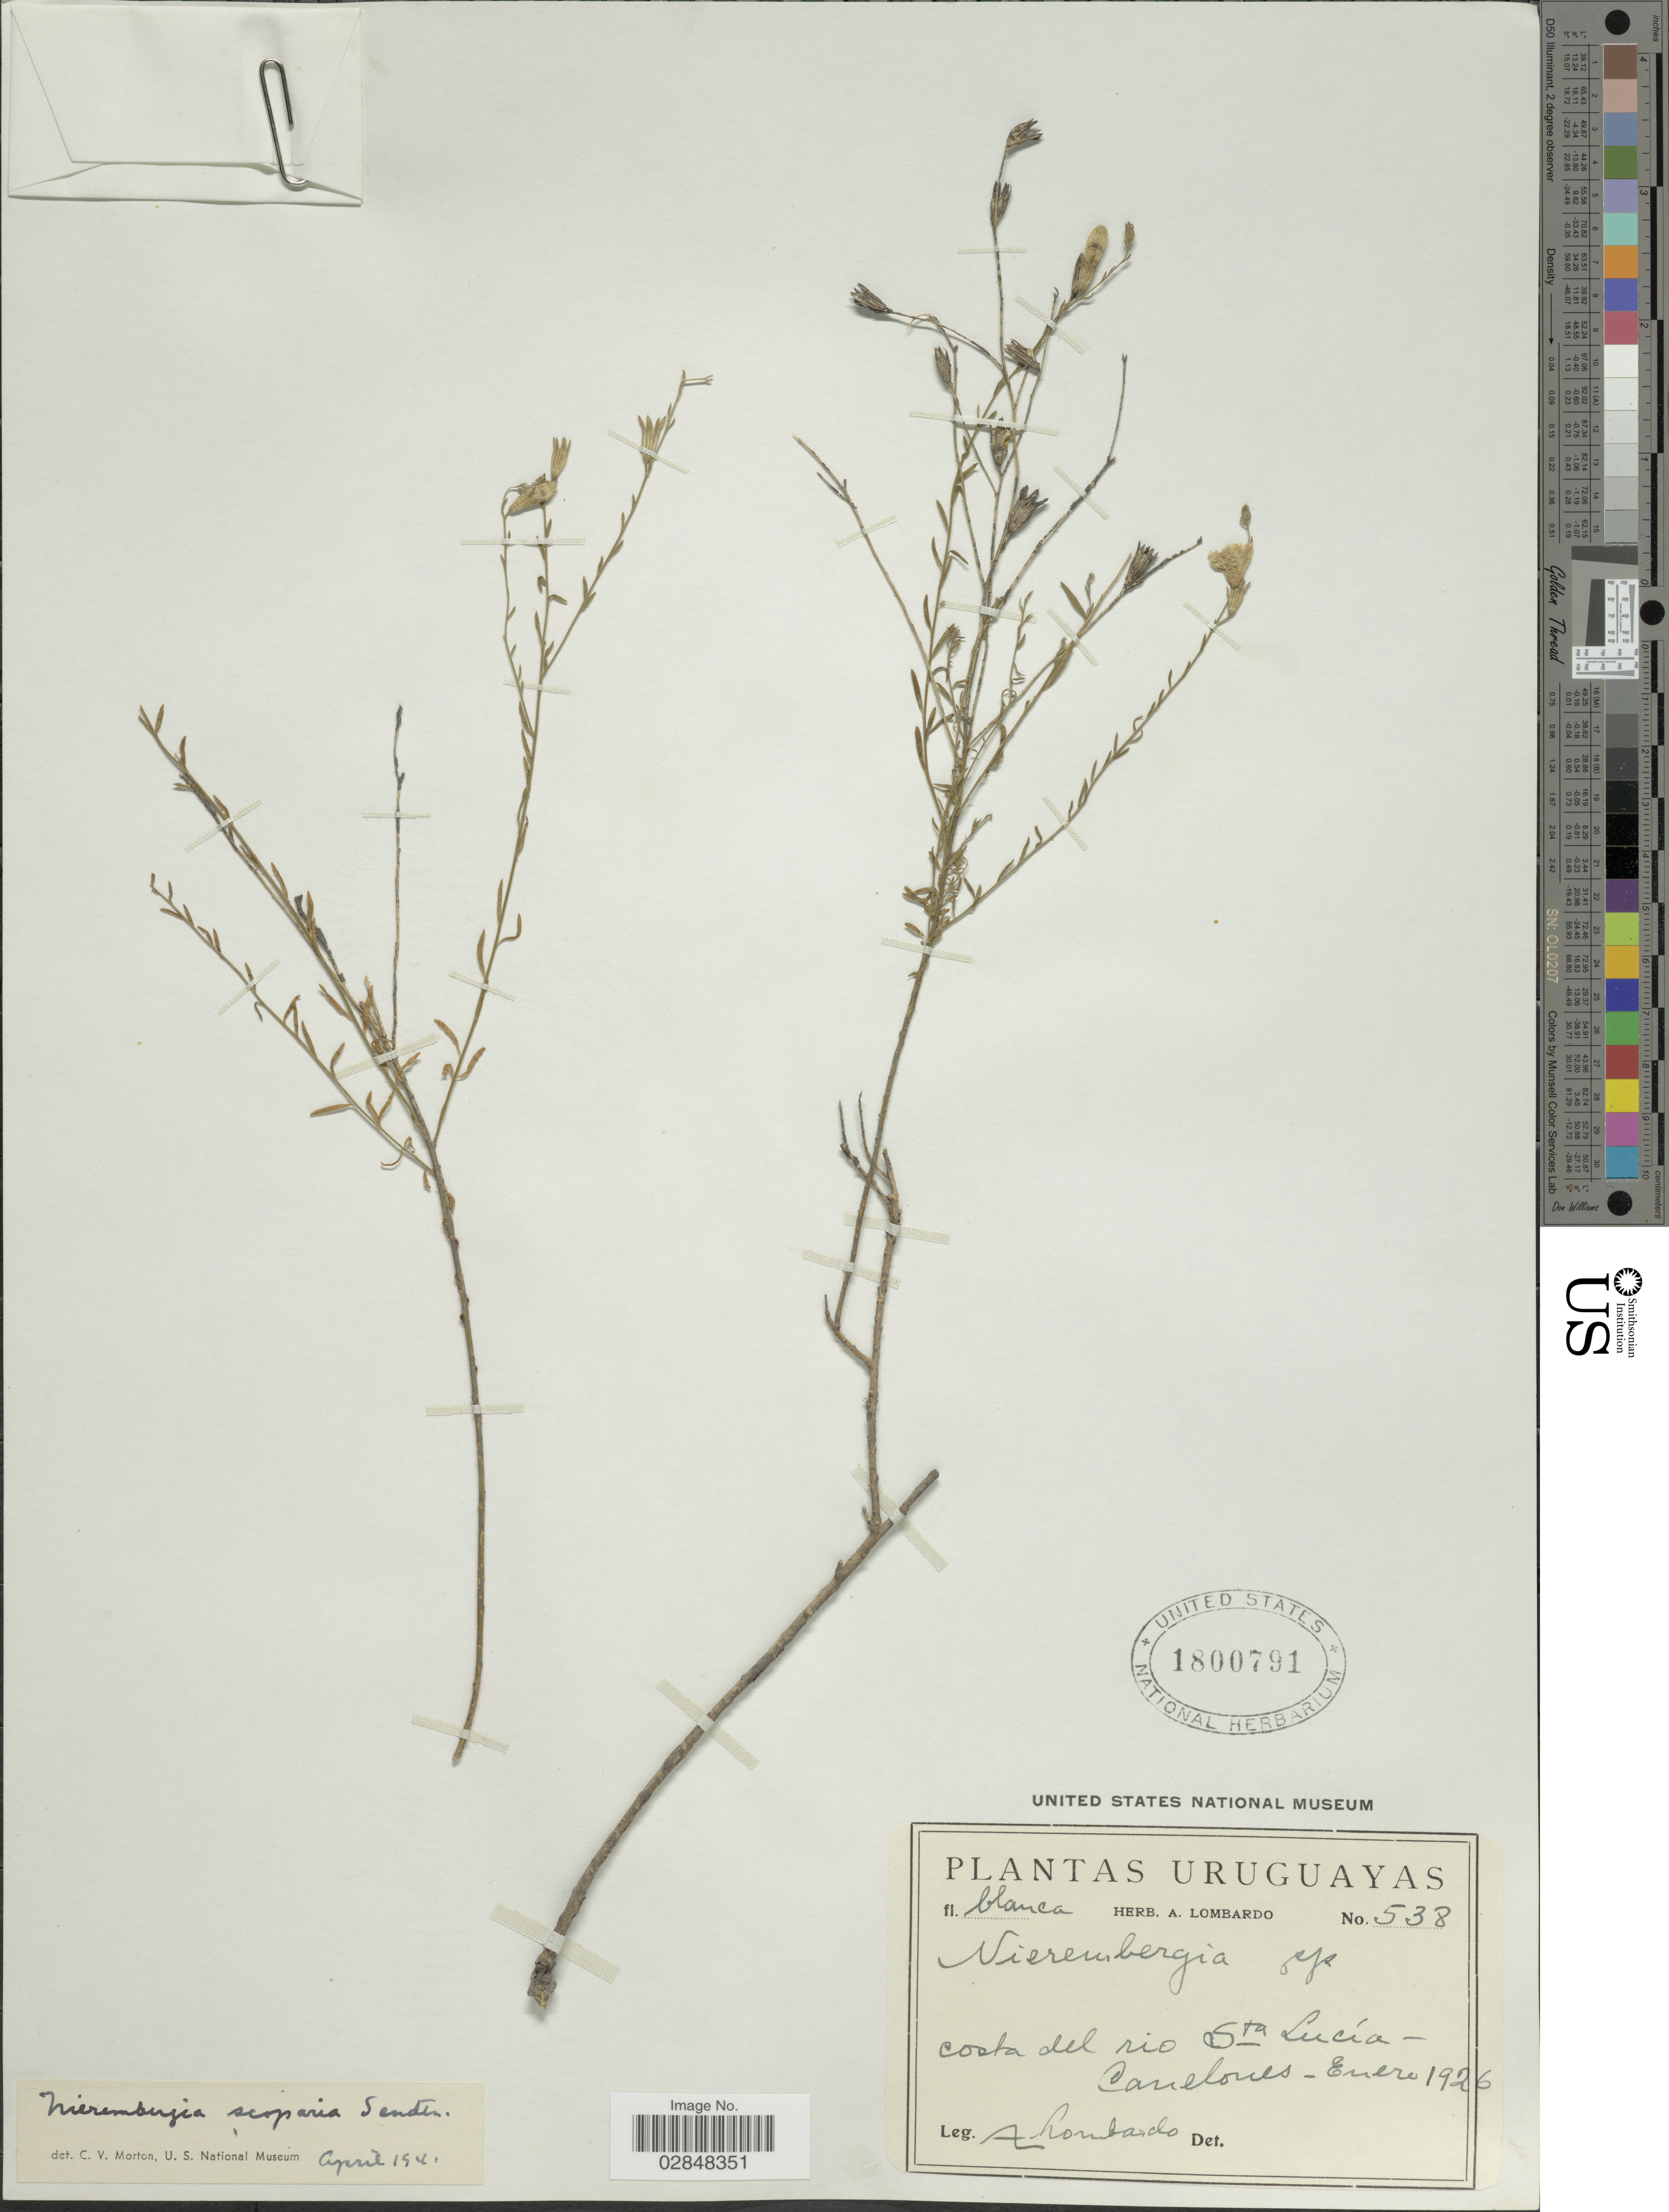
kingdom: Plantae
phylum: Tracheophyta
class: Magnoliopsida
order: Solanales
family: Solanaceae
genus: Nierembergia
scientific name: Nierembergia scoparia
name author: Sendtn.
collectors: A. Lombardo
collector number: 538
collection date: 1926-01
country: Uruguay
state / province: Canelones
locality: Costa del rio Sta Lucia.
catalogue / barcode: US 1800791